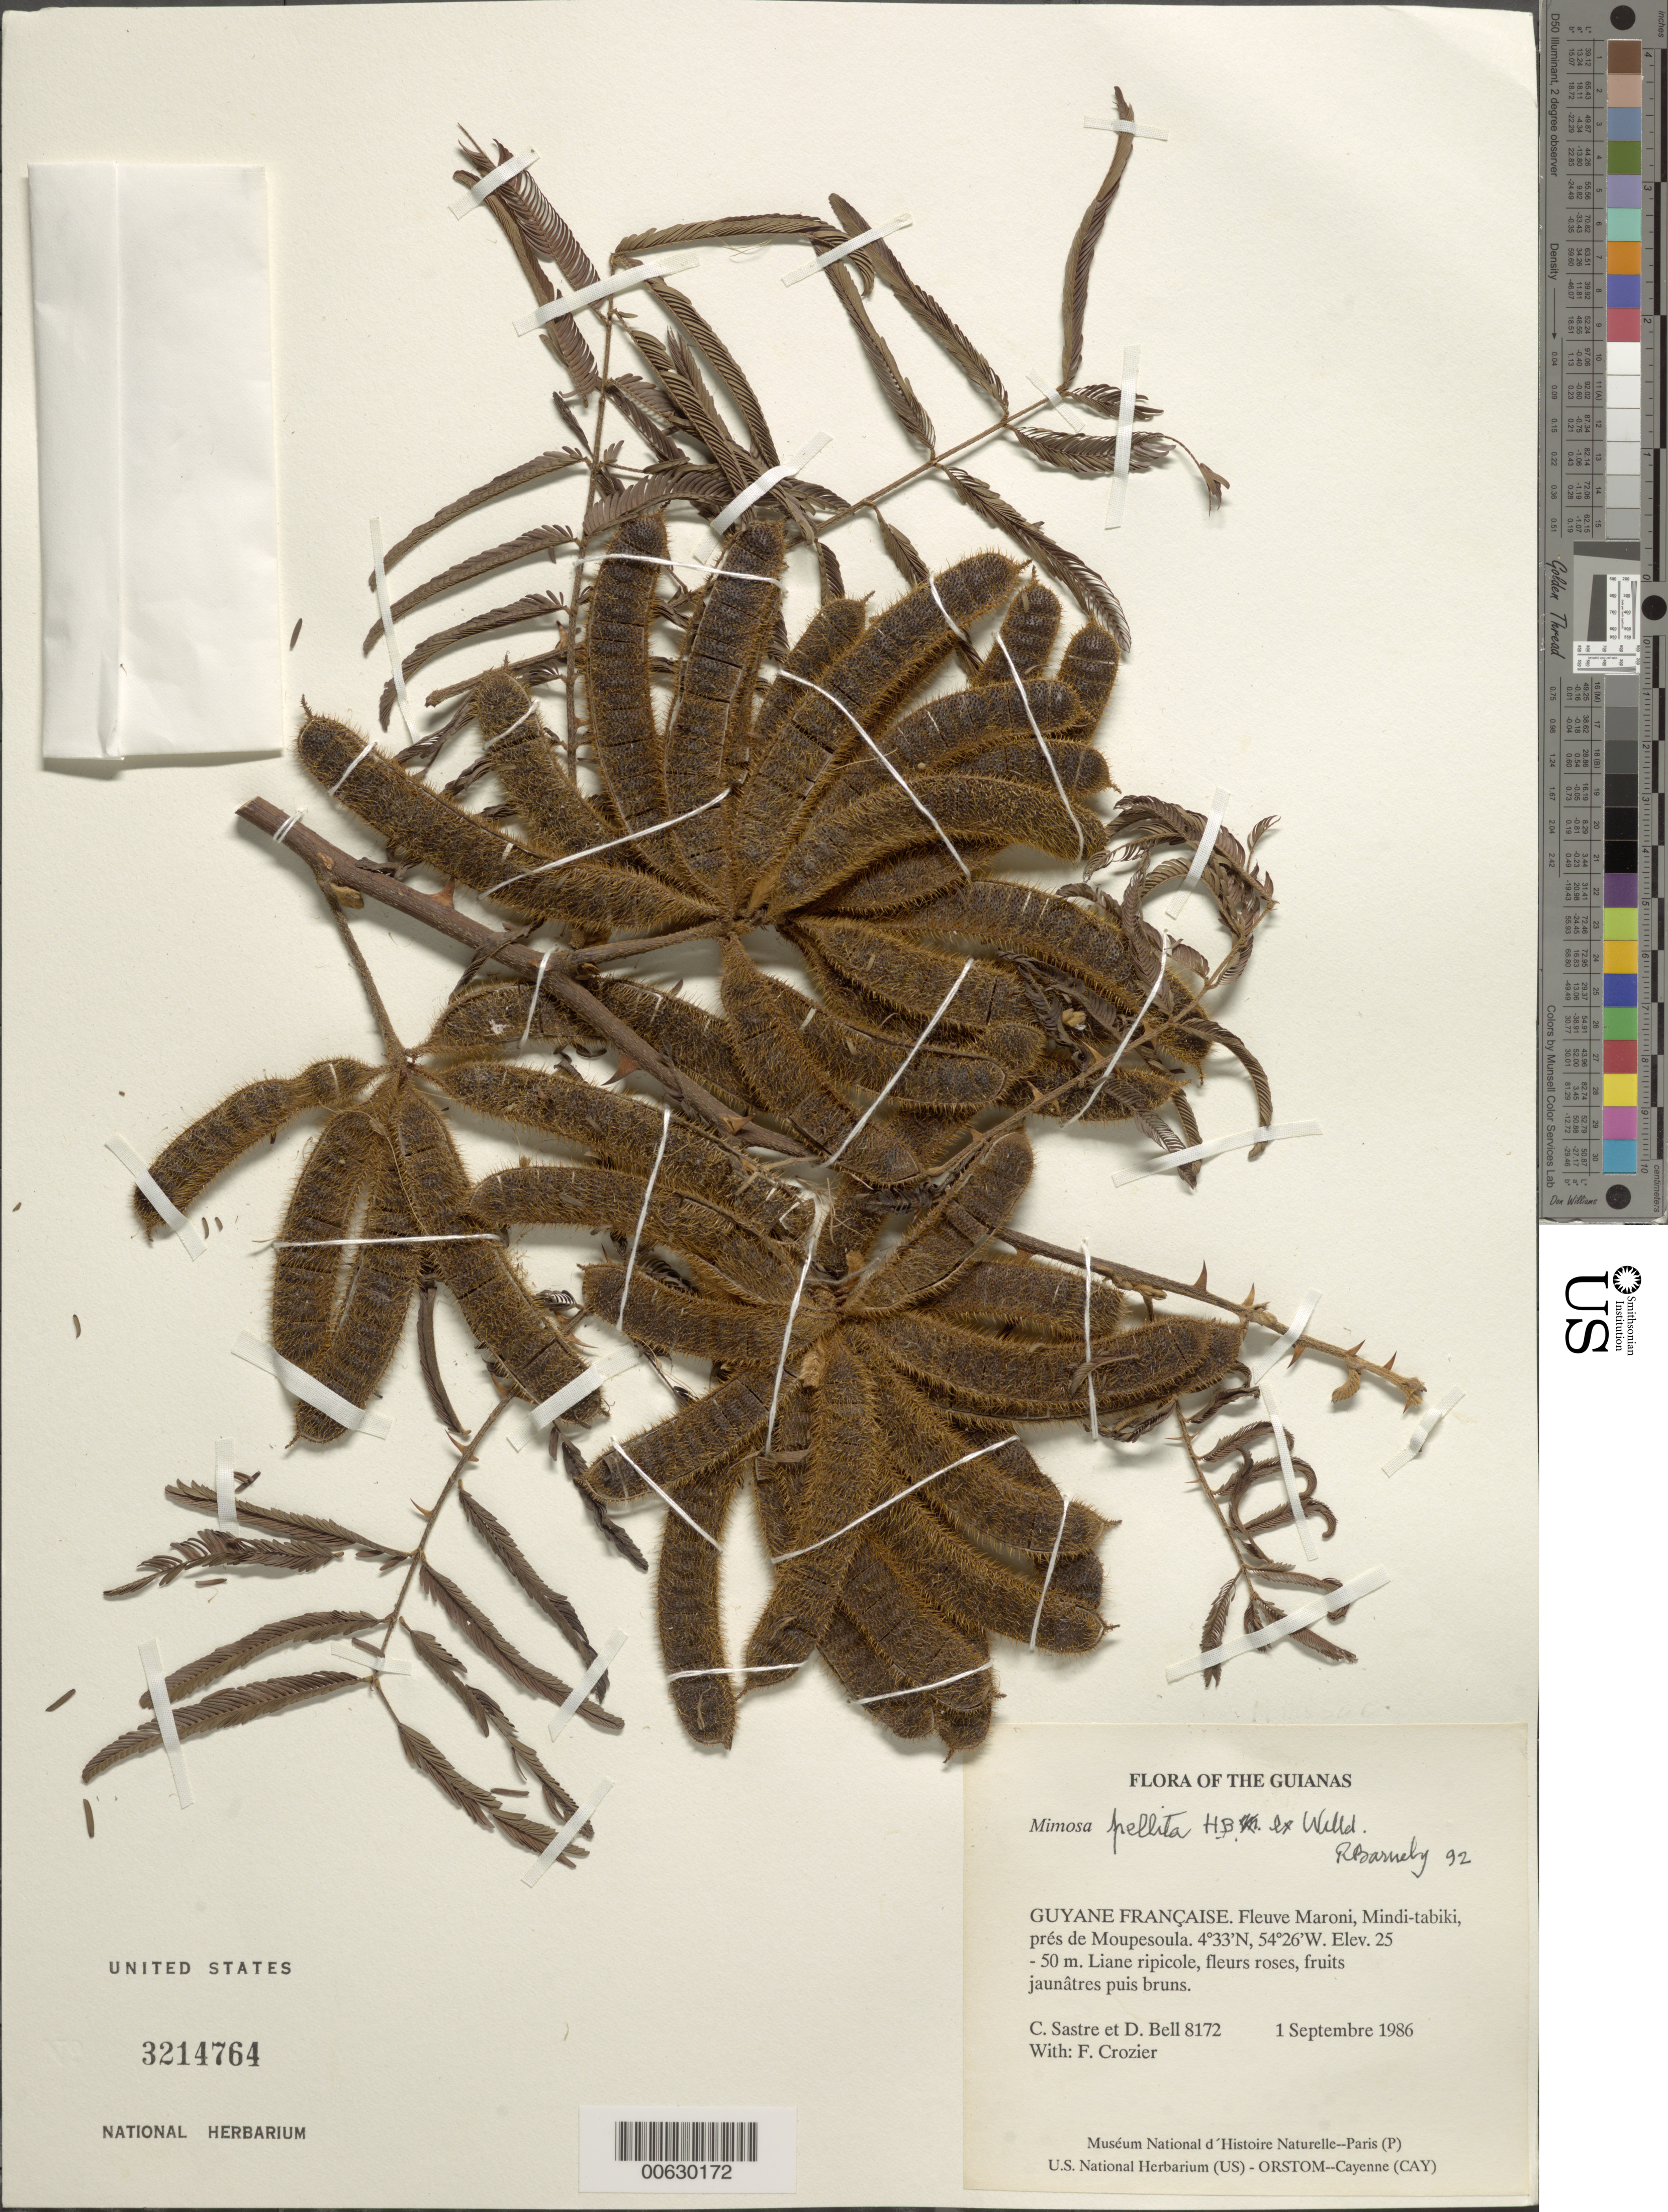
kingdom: Plantae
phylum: Tracheophyta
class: Magnoliopsida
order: Fabales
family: Fabaceae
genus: Mimosa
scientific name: Mimosa pellita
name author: Humb. & Bonpl. ex Willd.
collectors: C. H. L. Sastre, D. A. Bell & F. Crozier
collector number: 8172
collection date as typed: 1 September 1986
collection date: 1986-09-01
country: French Guiana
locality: Fleuve Maroni, Mindi-tabiki, prés de Moupesoula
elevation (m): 25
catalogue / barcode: US 3214764